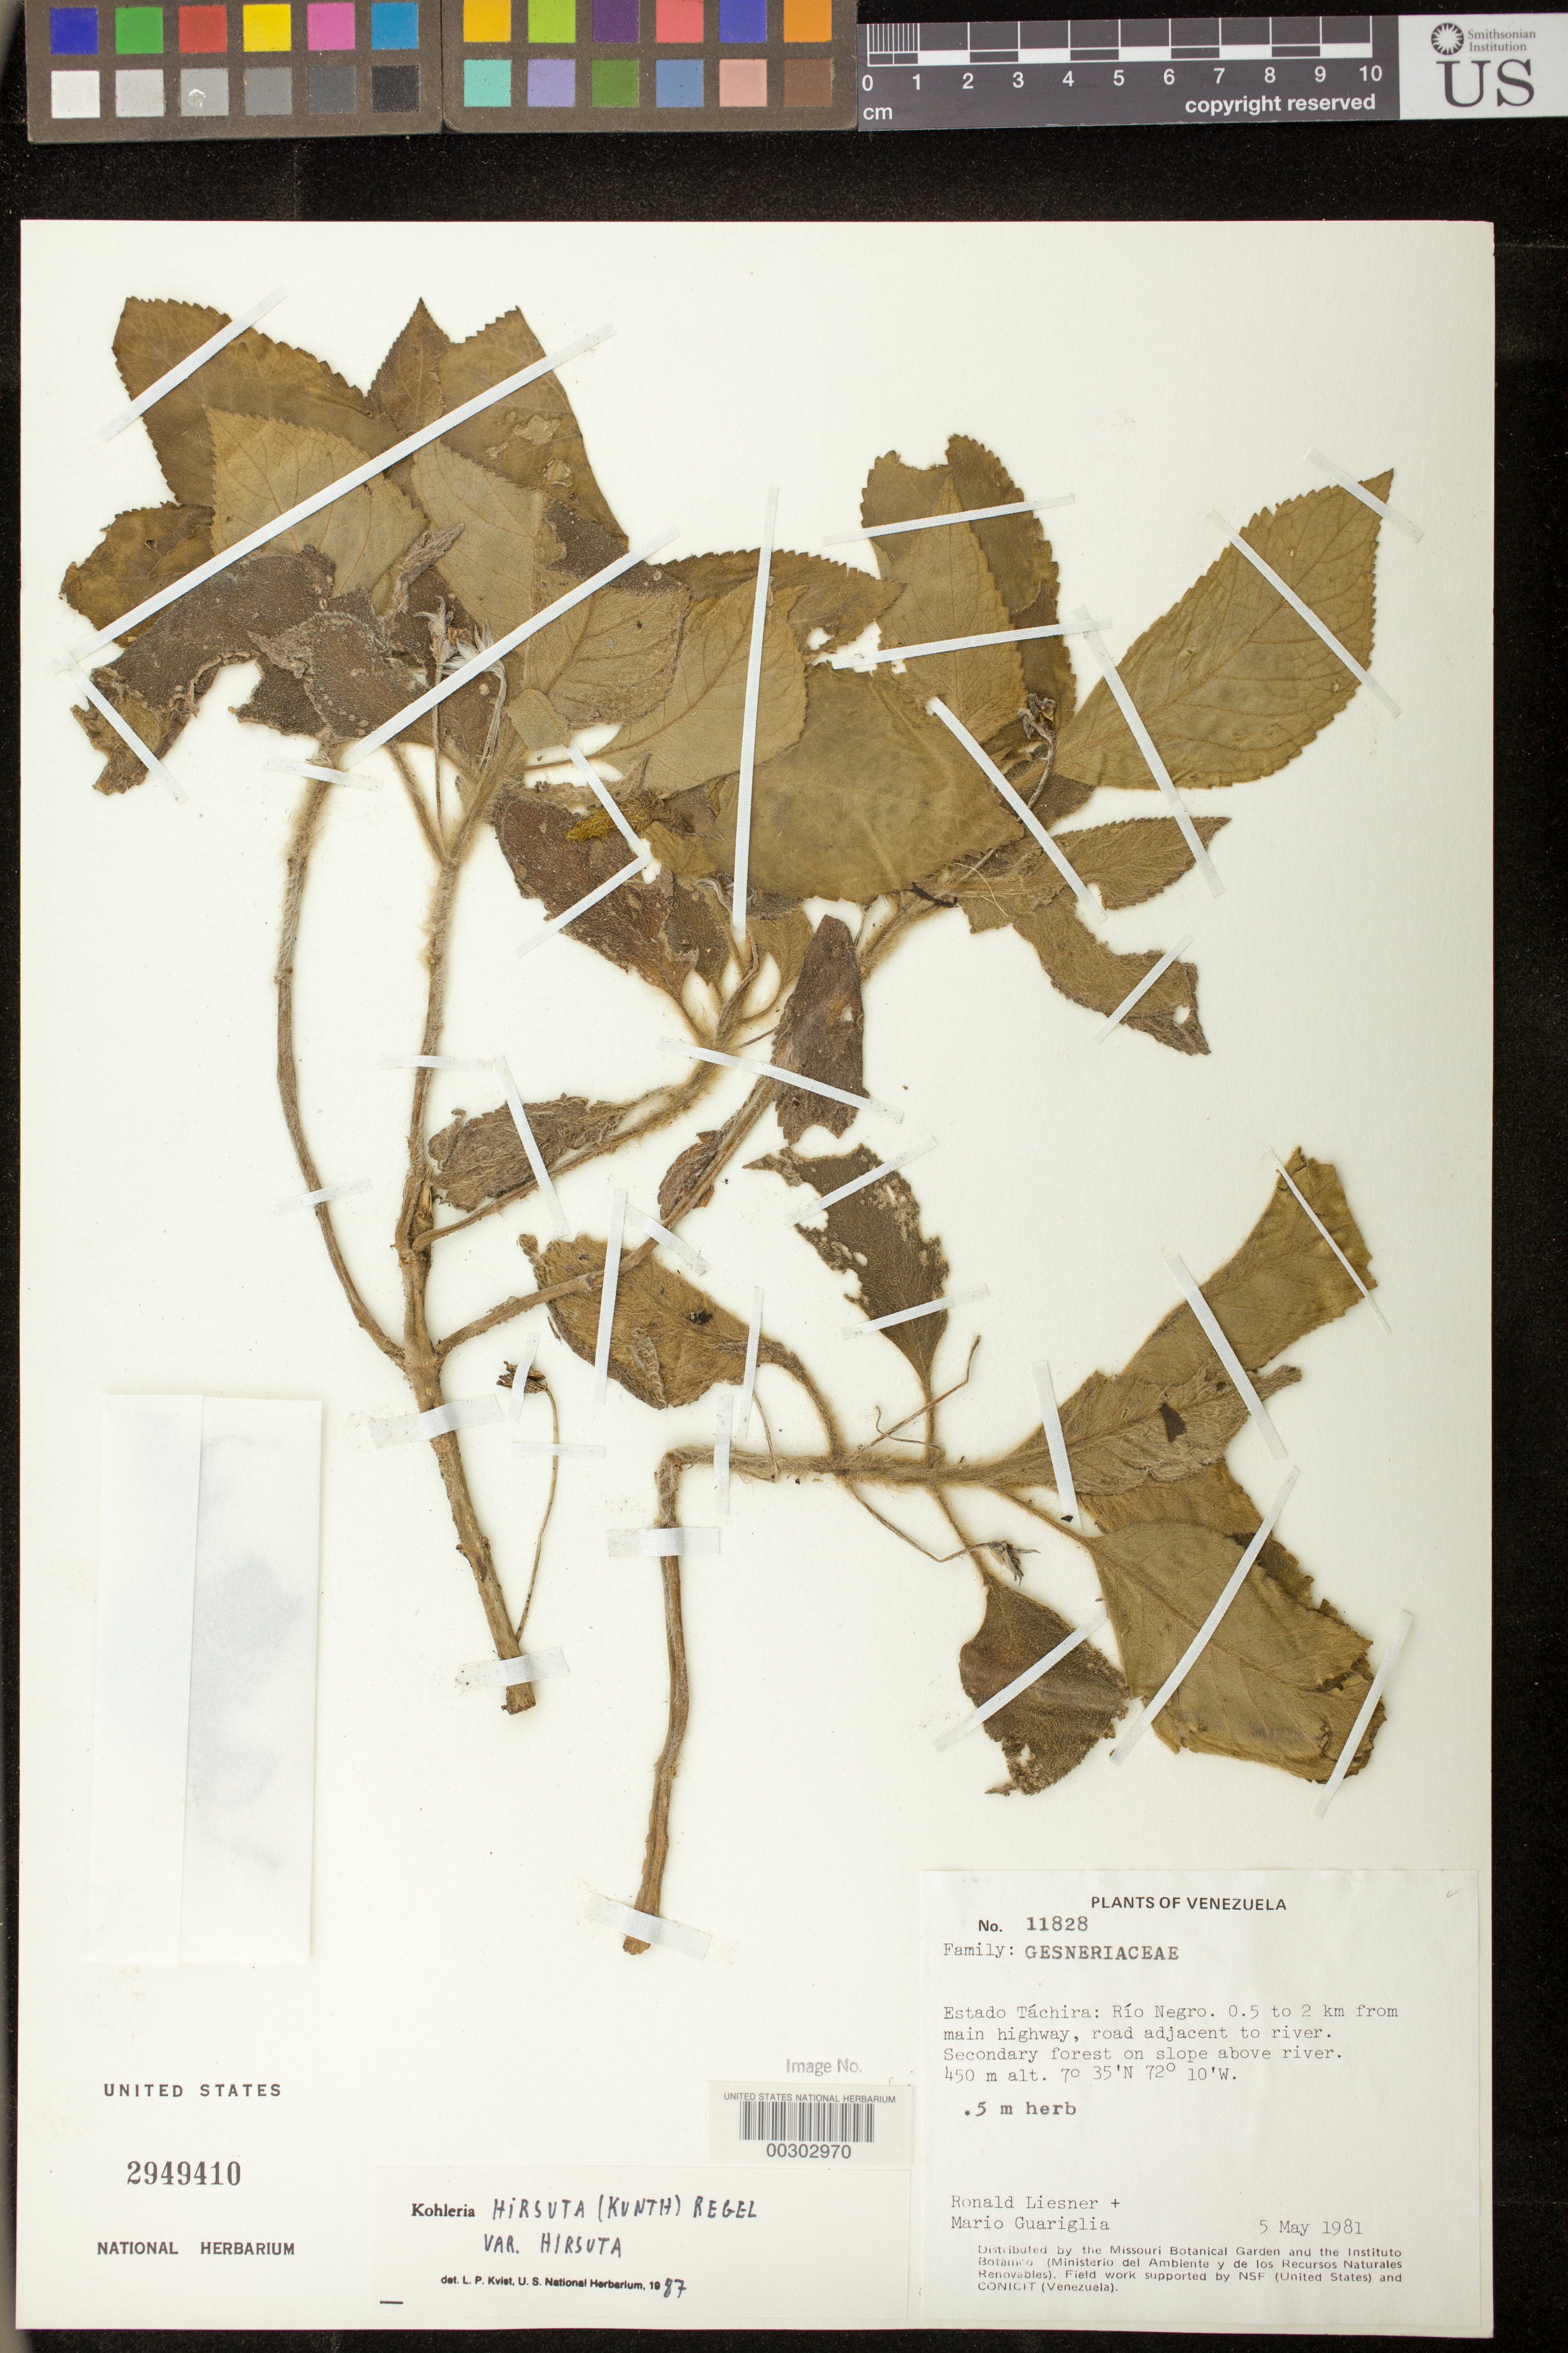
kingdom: Plantae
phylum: Tracheophyta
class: Magnoliopsida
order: Lamiales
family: Gesneriaceae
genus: Kohleria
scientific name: Kohleria hirsuta var. hirsuta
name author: (Kunth) Regel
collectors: R. L. Liesner & M. Guariglia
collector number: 11828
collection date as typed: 05 May 1981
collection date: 1981-05-05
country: Venezuela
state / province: Táchira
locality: Rio Negro, 0.5 to 2 km from main highway, road adjacent to river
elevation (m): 450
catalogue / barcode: US 2949410